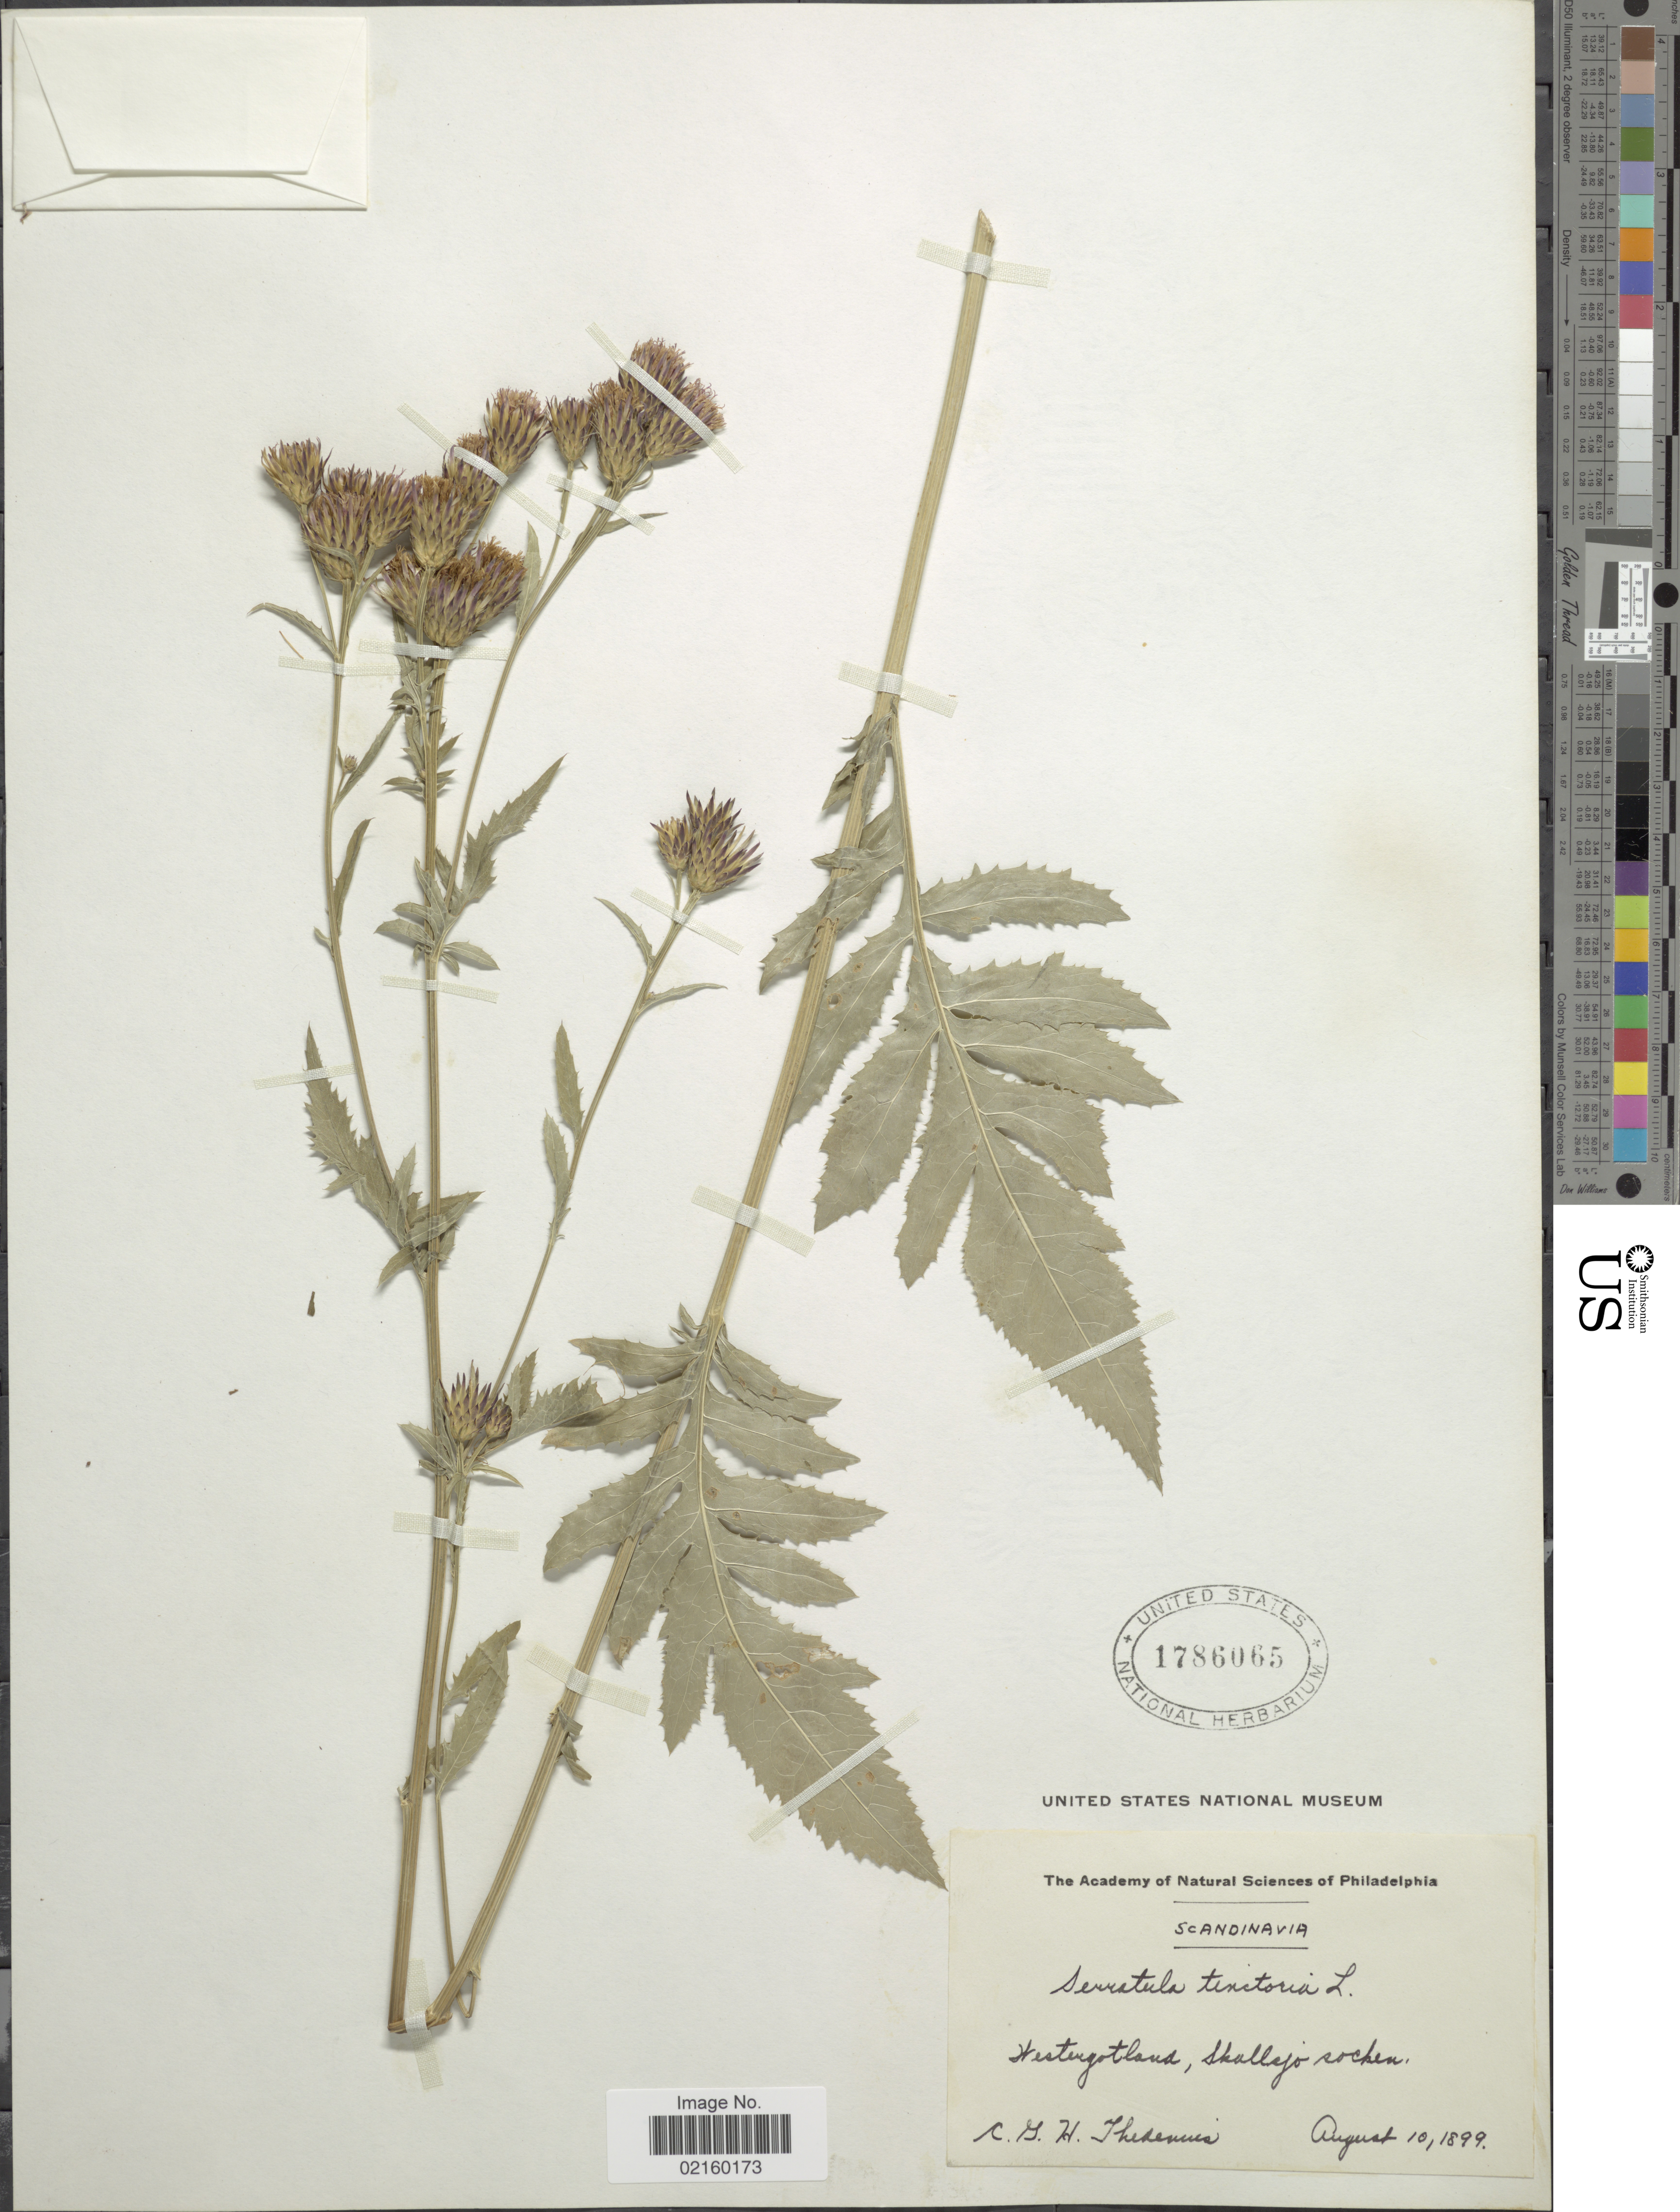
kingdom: Plantae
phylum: Tracheophyta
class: Magnoliopsida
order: Asterales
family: Asteraceae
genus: Serratula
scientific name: Serratula tinctoria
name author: L.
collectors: C. Thedenius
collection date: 1899-08-10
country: Sweden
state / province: Västra Götaland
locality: Scandinavia, Westergotland, Skallejo sochen [interpreted]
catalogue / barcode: US 1786065